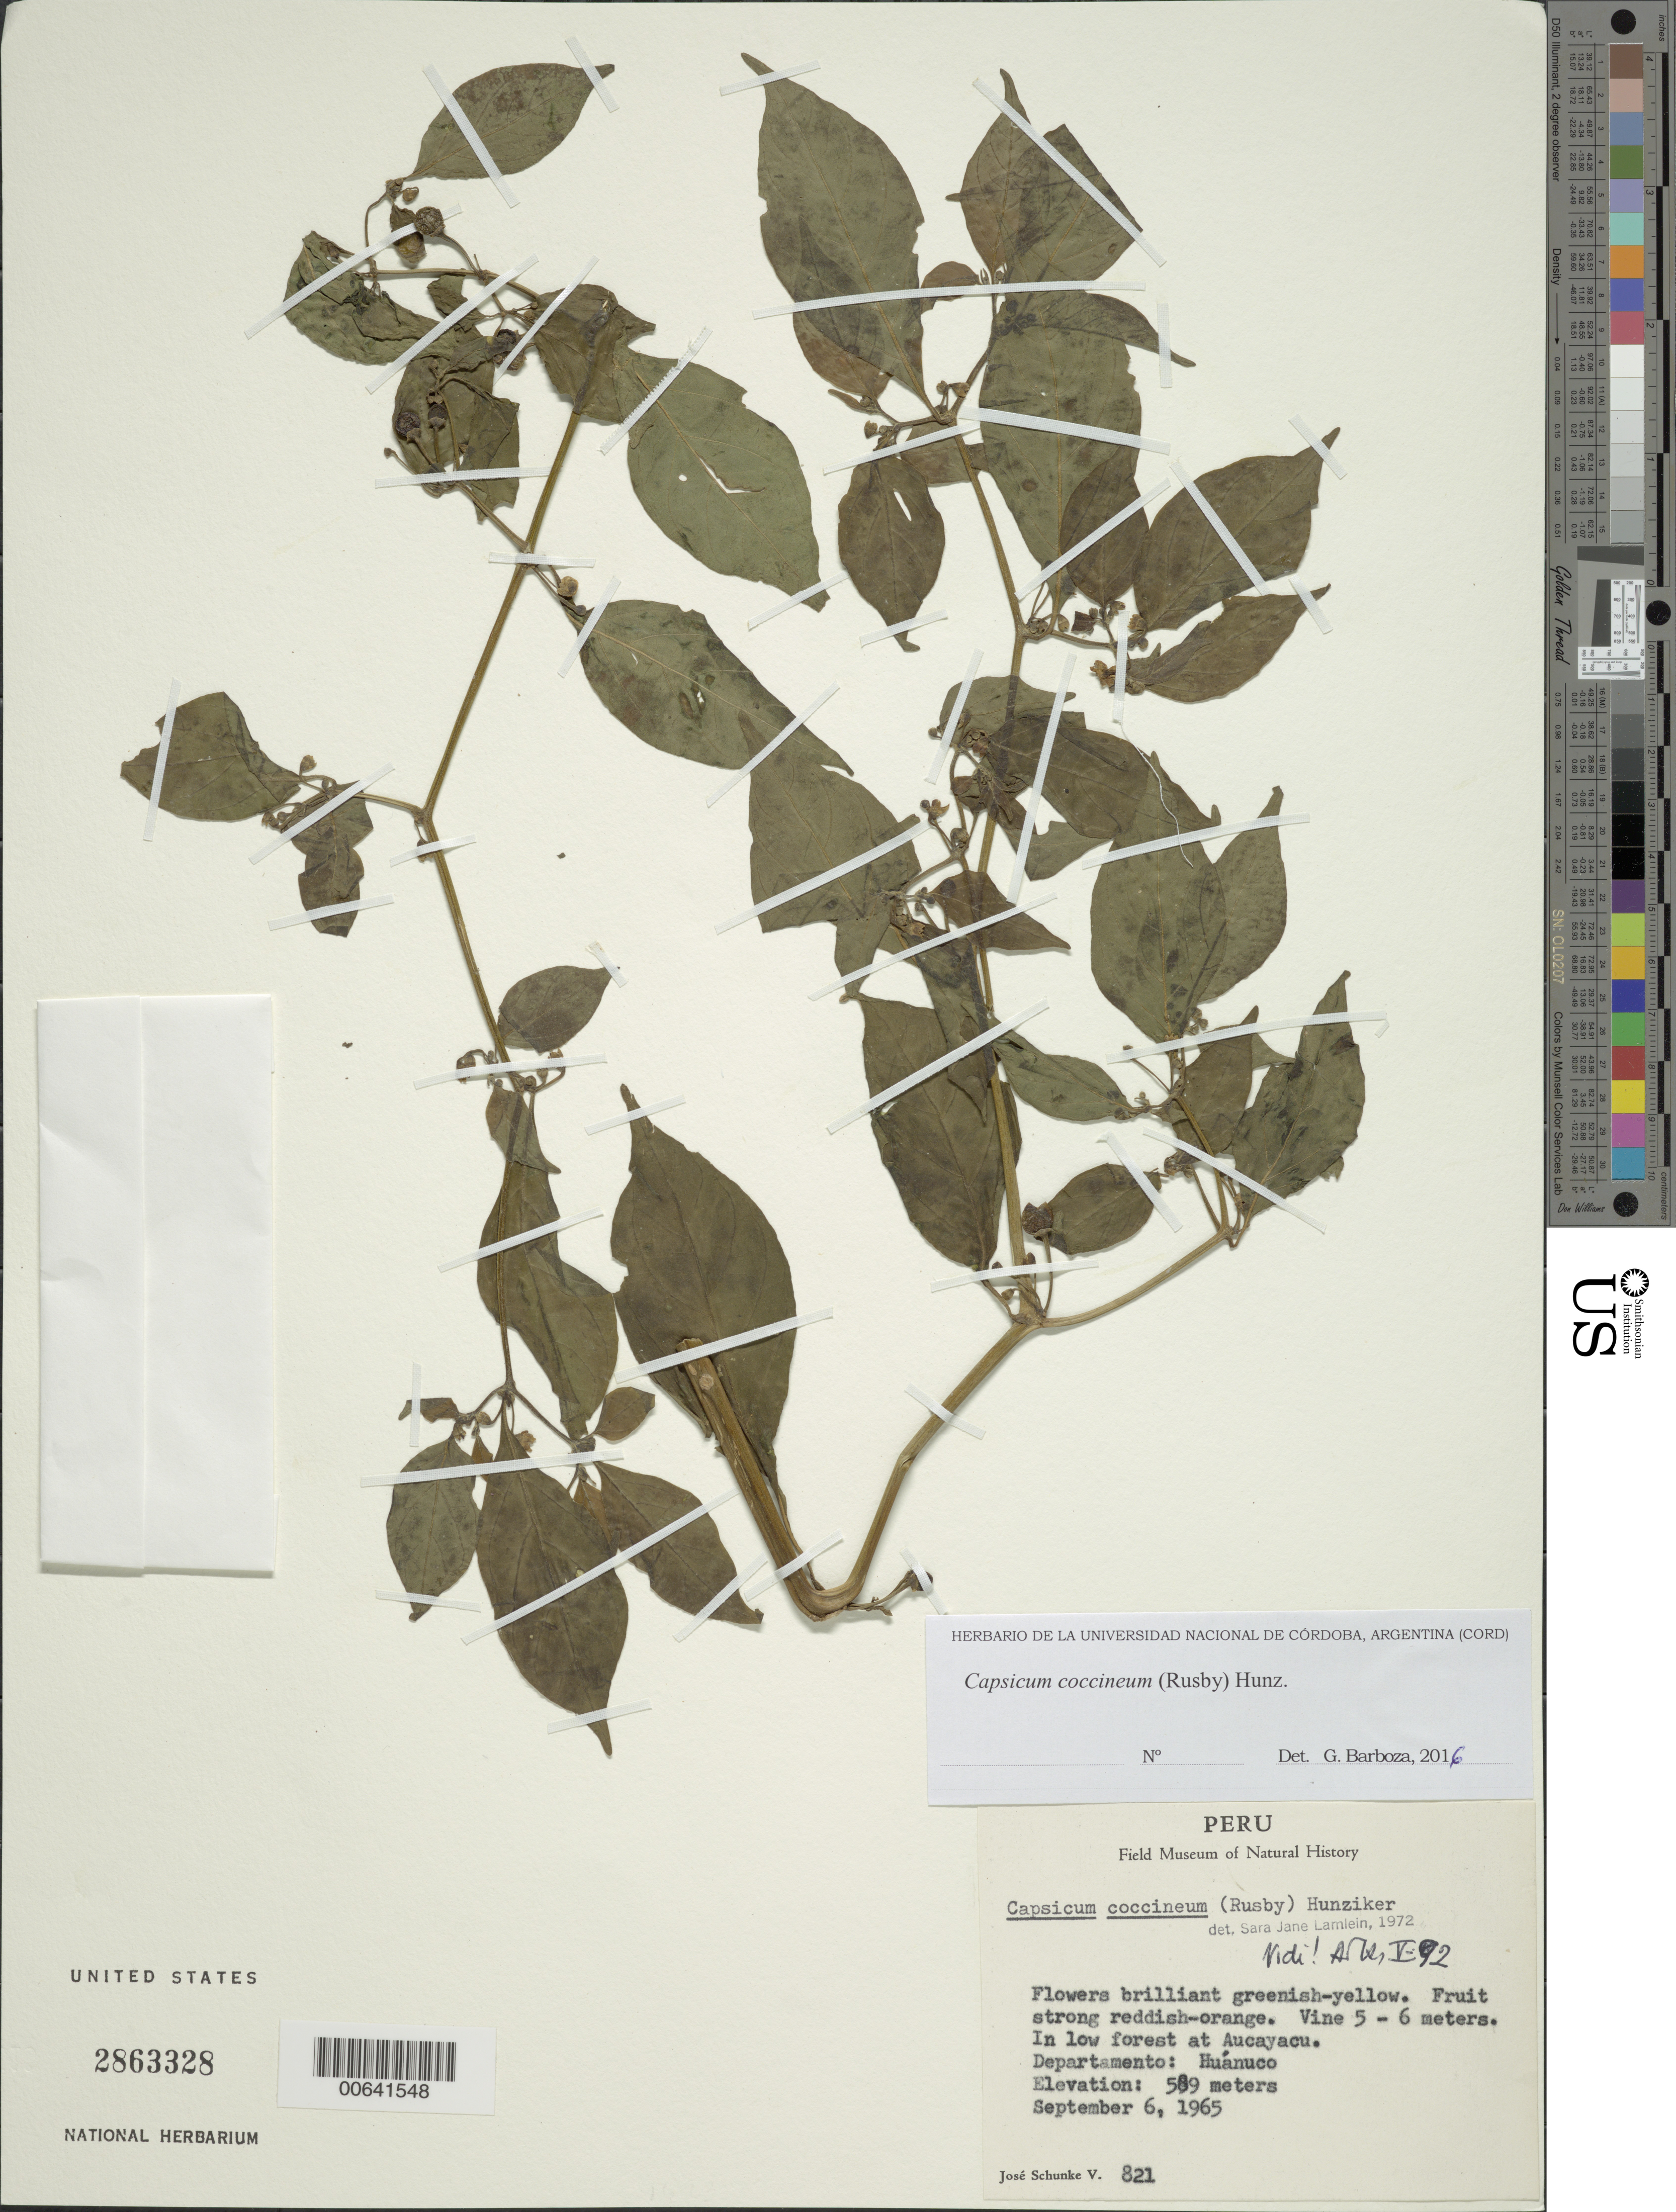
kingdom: Plantae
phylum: Tracheophyta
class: Magnoliopsida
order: Solanales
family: Solanaceae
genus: Capsicum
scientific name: Capsicum coccineum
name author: (Rusby) Hunz.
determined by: Barboza, G. E., (CORD), Museo Botanico - Cordoba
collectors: J. Schunke Vigo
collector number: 821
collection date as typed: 06 Sep 1965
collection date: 1965-09-06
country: Peru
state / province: Huánuco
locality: Aucayacu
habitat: In low forest.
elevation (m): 589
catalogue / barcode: US 2863328